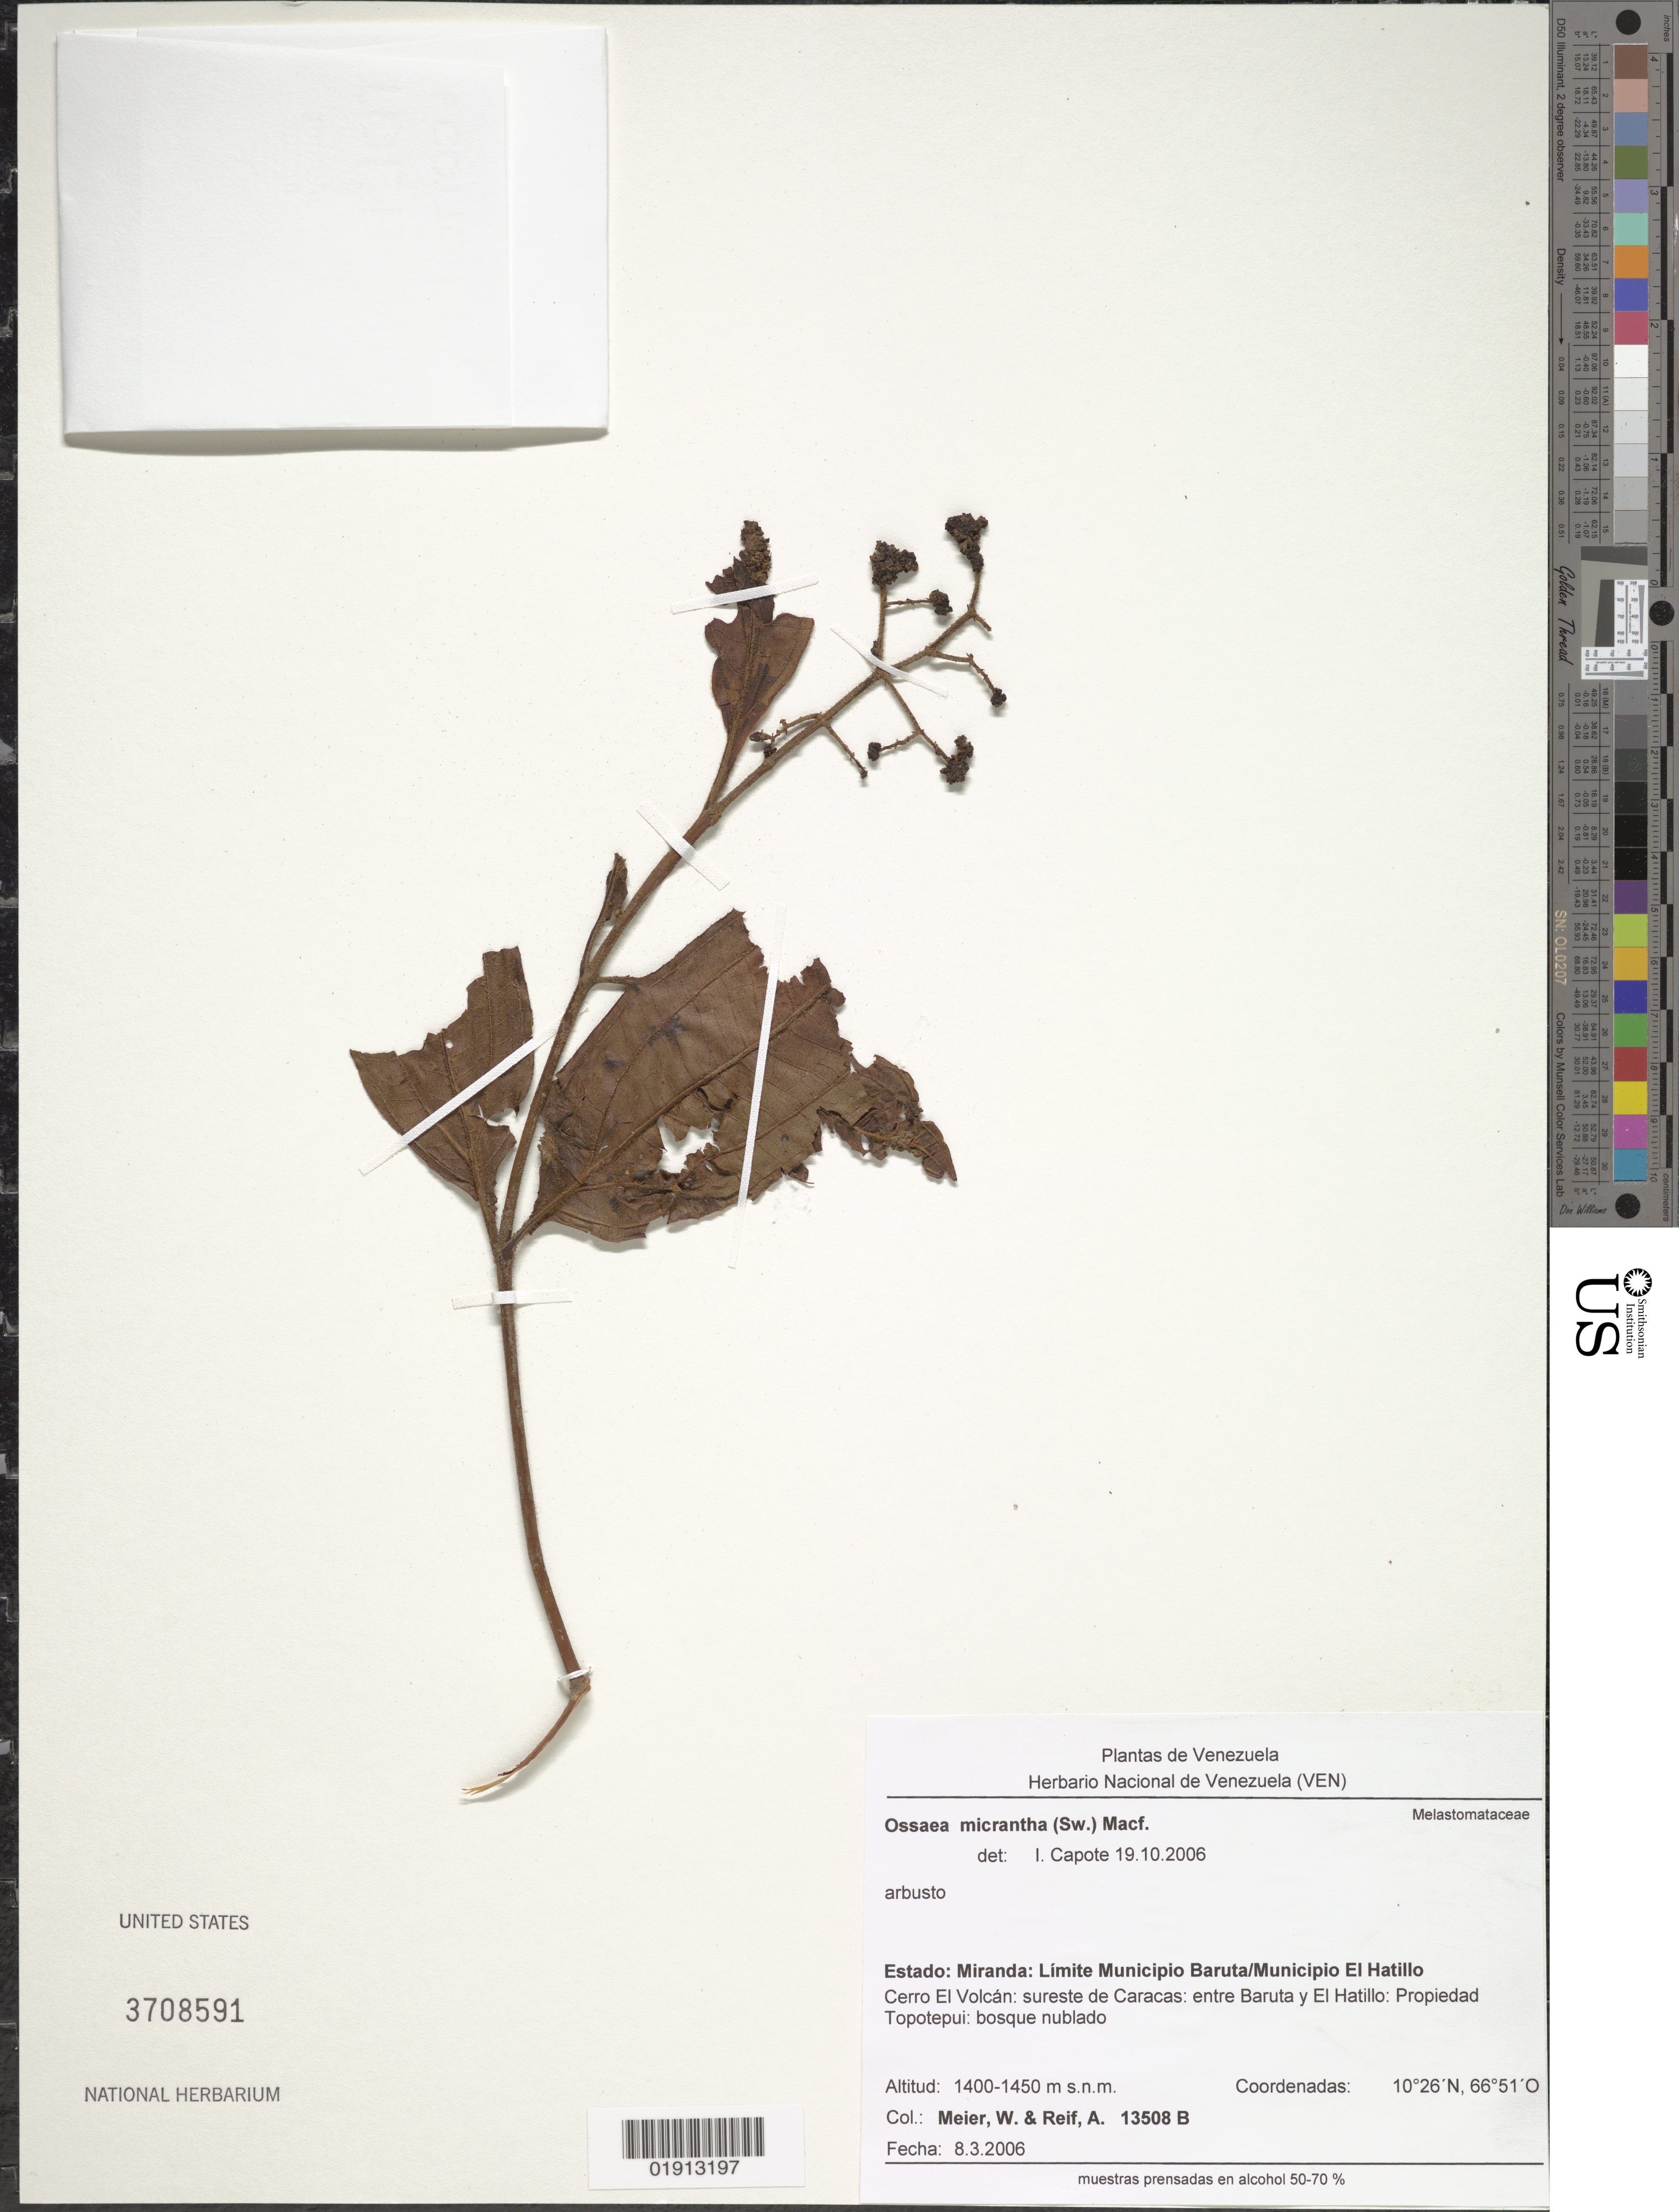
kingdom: Plantae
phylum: Tracheophyta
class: Magnoliopsida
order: Myrtales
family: Melastomataceae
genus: Ossaea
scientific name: Ossaea micrantha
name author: (Sw.) Macfad. ex Cogn.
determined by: Capote, I.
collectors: W. Meier & A. Reif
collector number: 13508 B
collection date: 2006-03-08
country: Venezuela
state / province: Miranda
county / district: Baruta / El Hatillo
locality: Cerro El Volcán: sureste de Caracas: entre Baruta y El Hatillo: Propiedad Topotepui.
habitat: Bosque nublado.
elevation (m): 1400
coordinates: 10 26 N, 66 51 O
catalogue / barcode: US 3708591